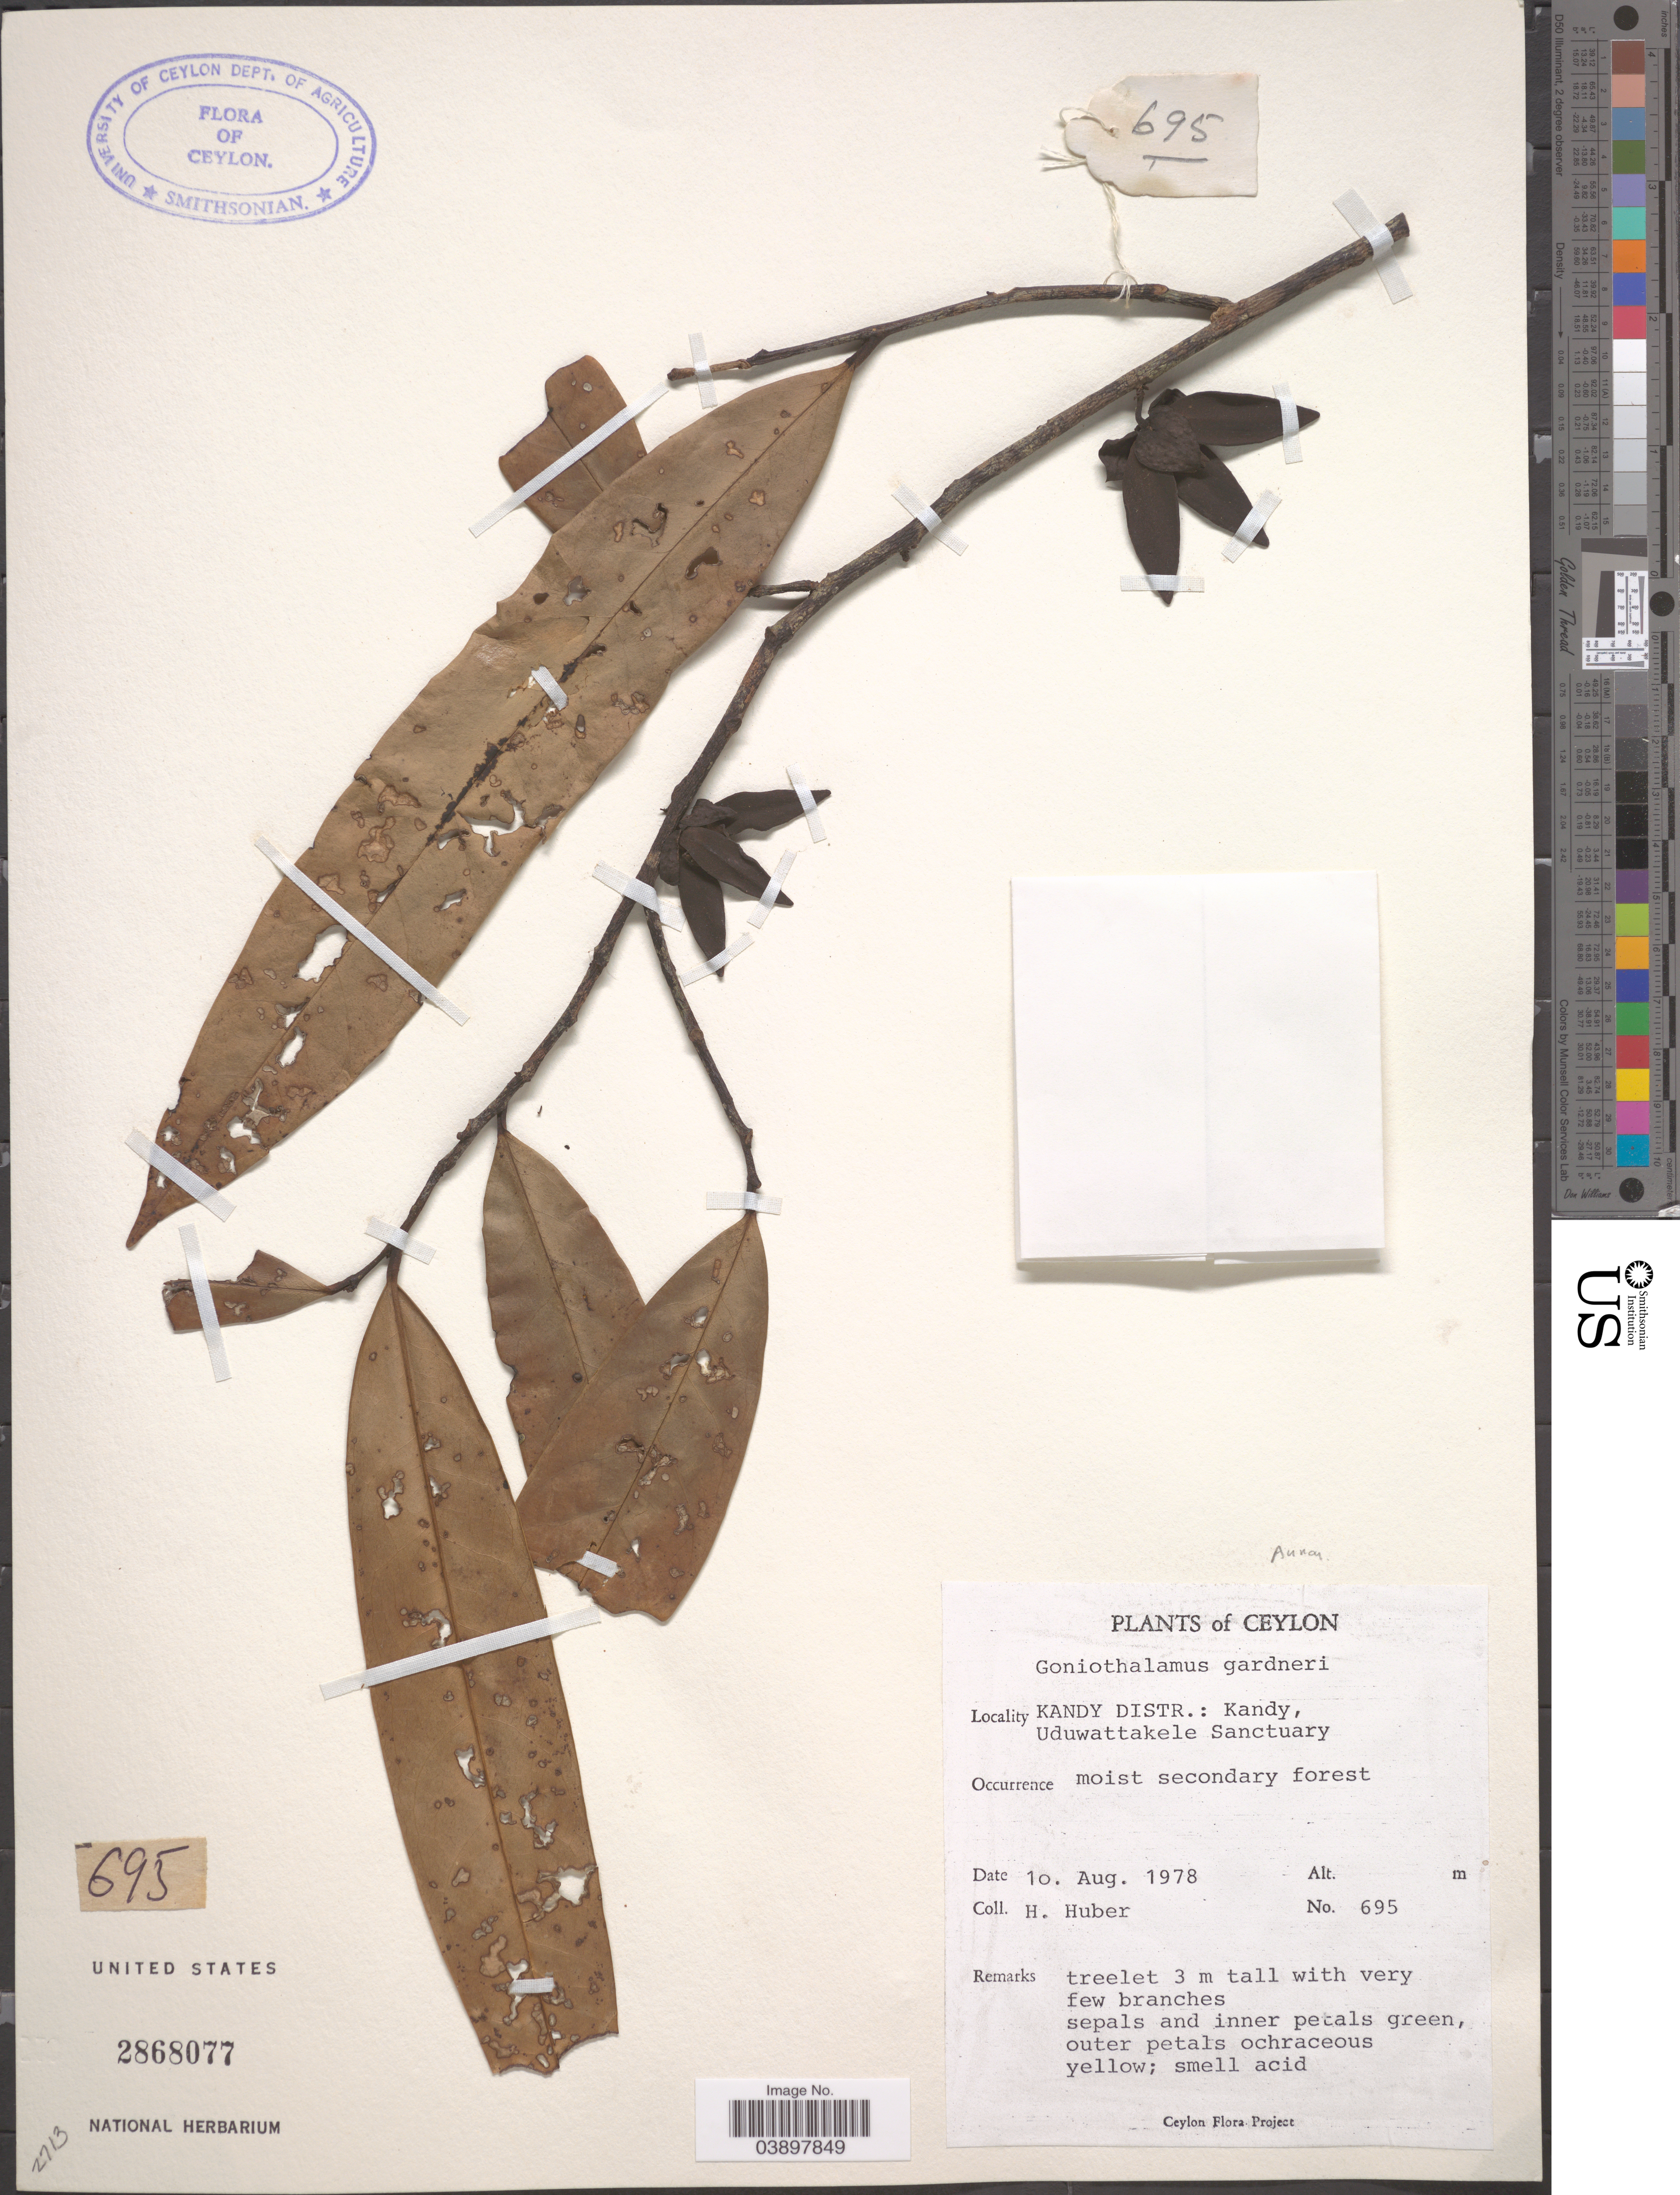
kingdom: Plantae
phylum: Tracheophyta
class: Magnoliopsida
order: Magnoliales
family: Annonaceae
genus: Goniothalamus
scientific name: Goniothalamus gardneri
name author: Hook. f. & Thomson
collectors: H. Huber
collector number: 695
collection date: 1978-08-10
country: Sri Lanka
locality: Ceylon. Kandy Distr.: Kandy, uduwattakele Sanctuary.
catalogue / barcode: US 2868077